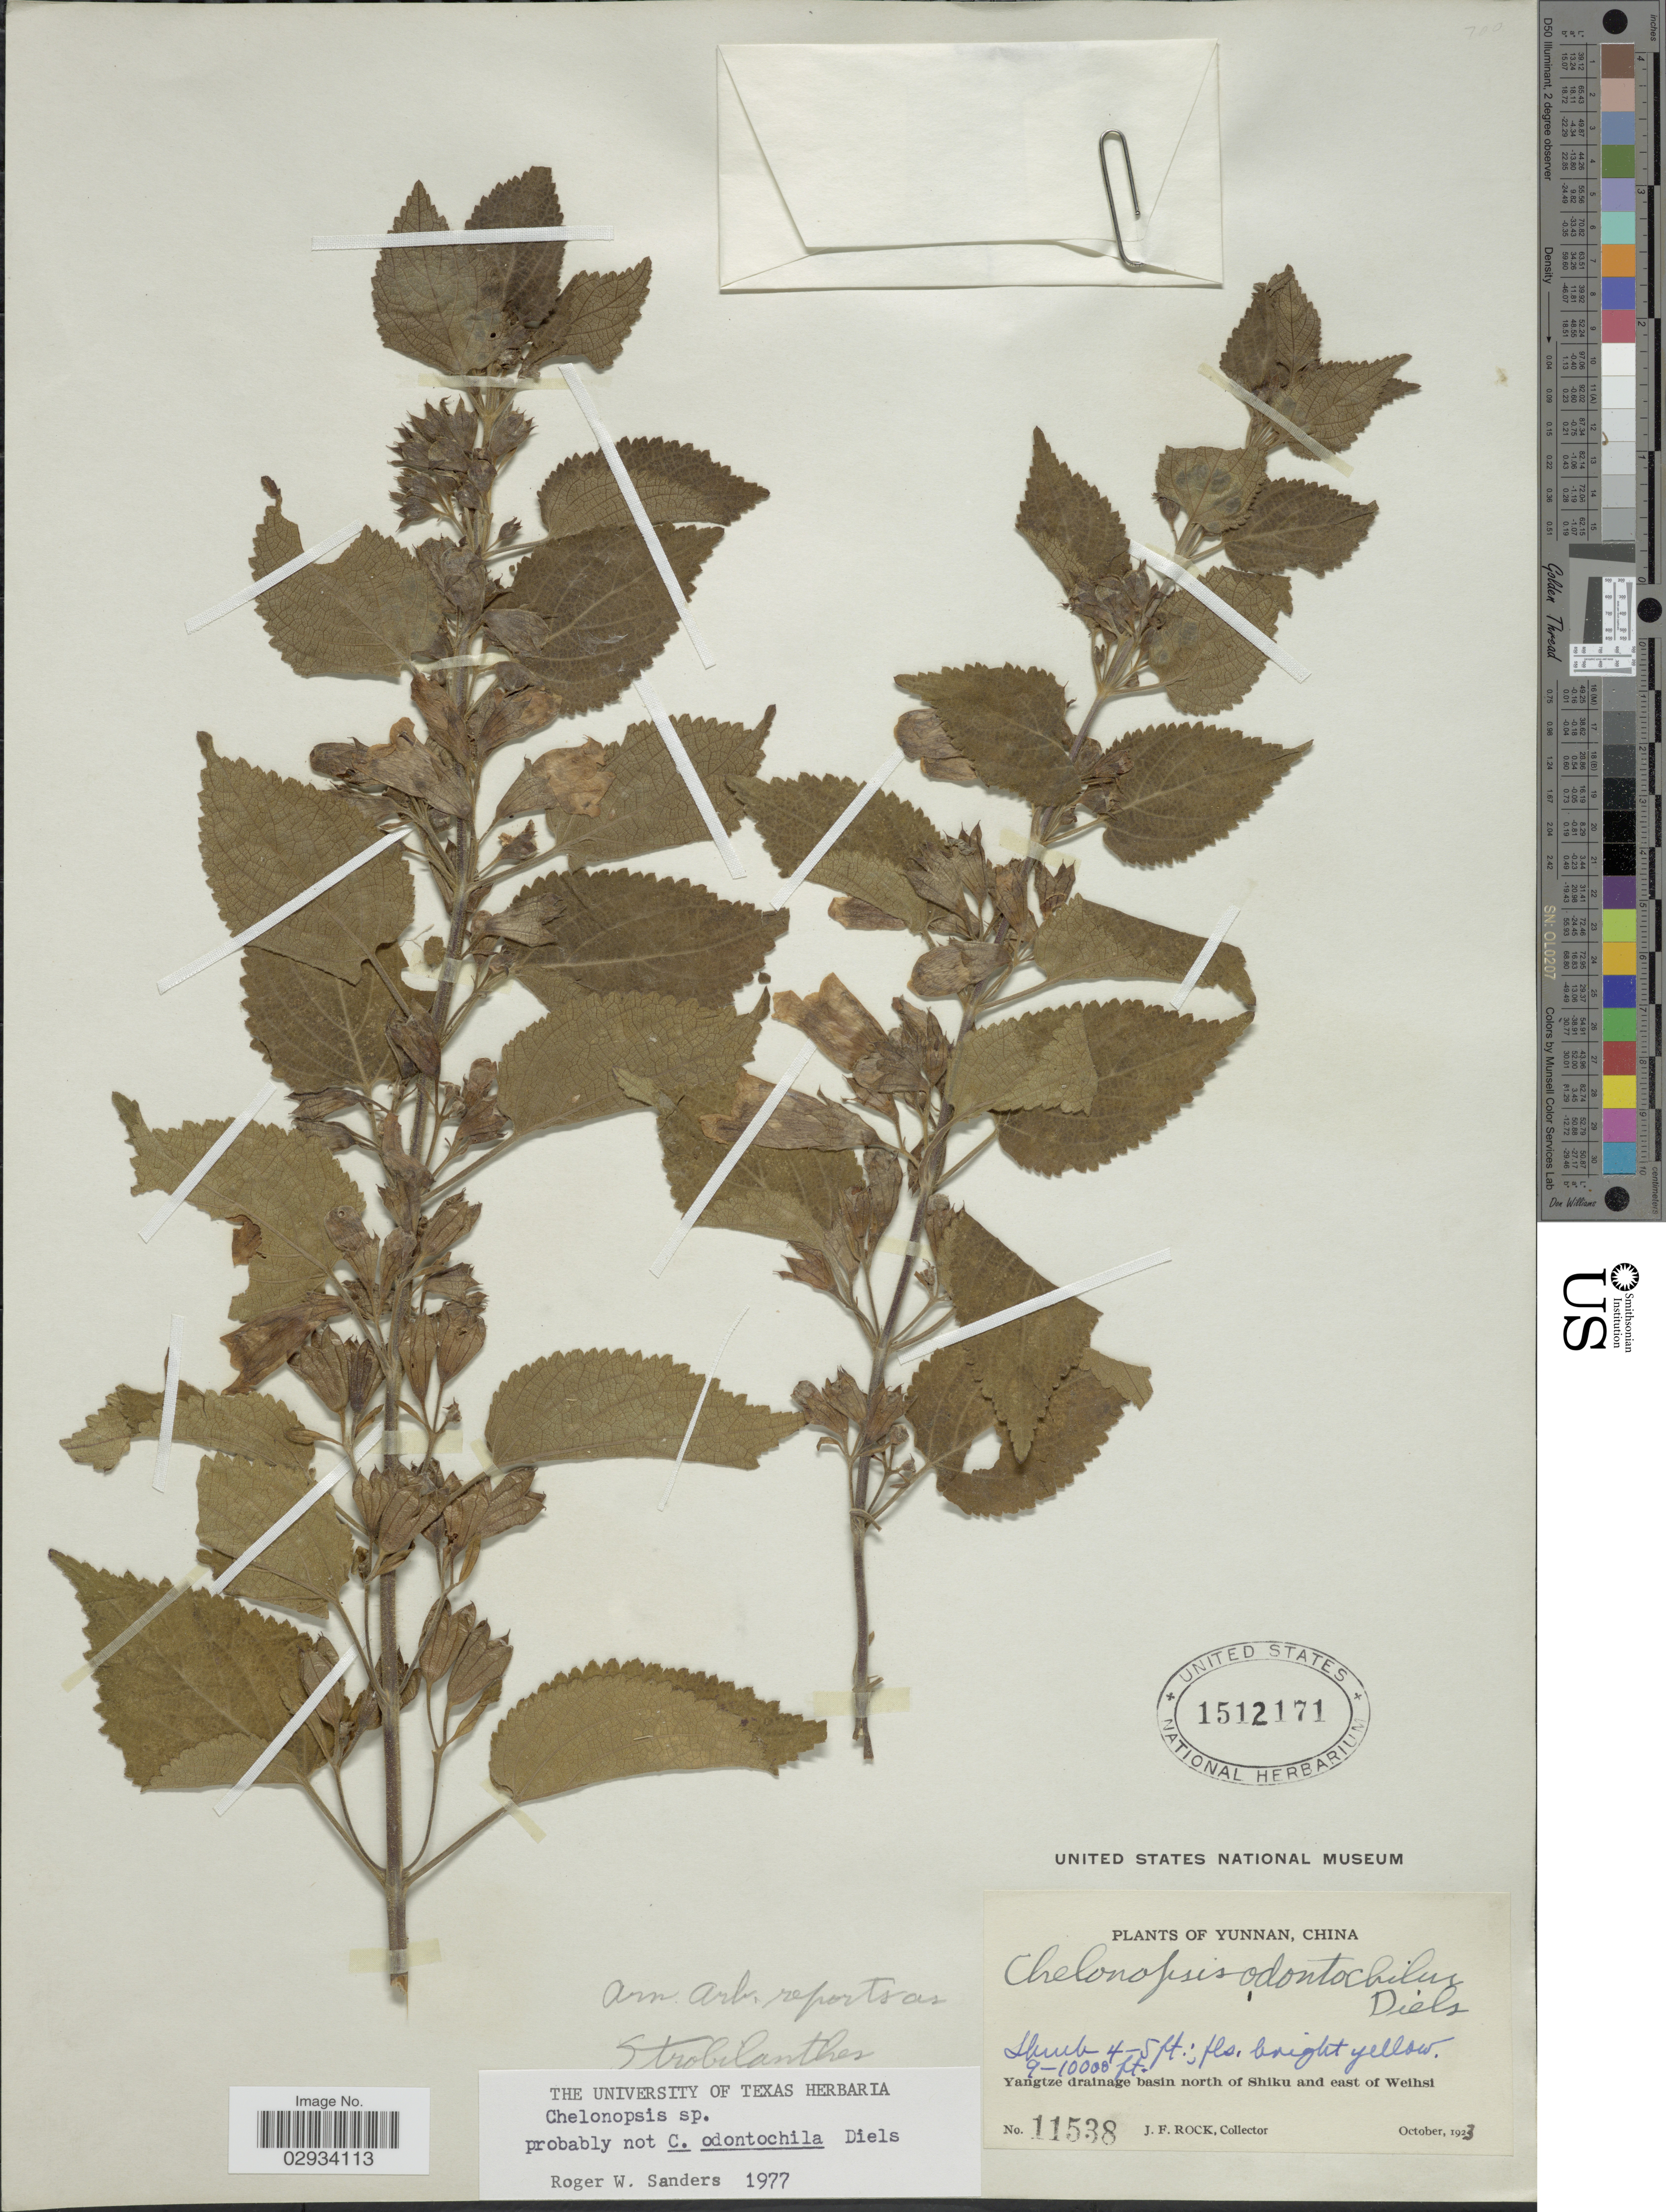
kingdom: Plantae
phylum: Tracheophyta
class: Magnoliopsida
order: Lamiales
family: Lamiaceae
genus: Chelonopsis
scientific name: Chelonopsis sp.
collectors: J. Rock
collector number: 11538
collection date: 1923-10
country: China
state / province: Yunnan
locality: Yangtze drainage basin north of Shiku and east of Weihsi.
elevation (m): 2743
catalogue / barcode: US 1512171